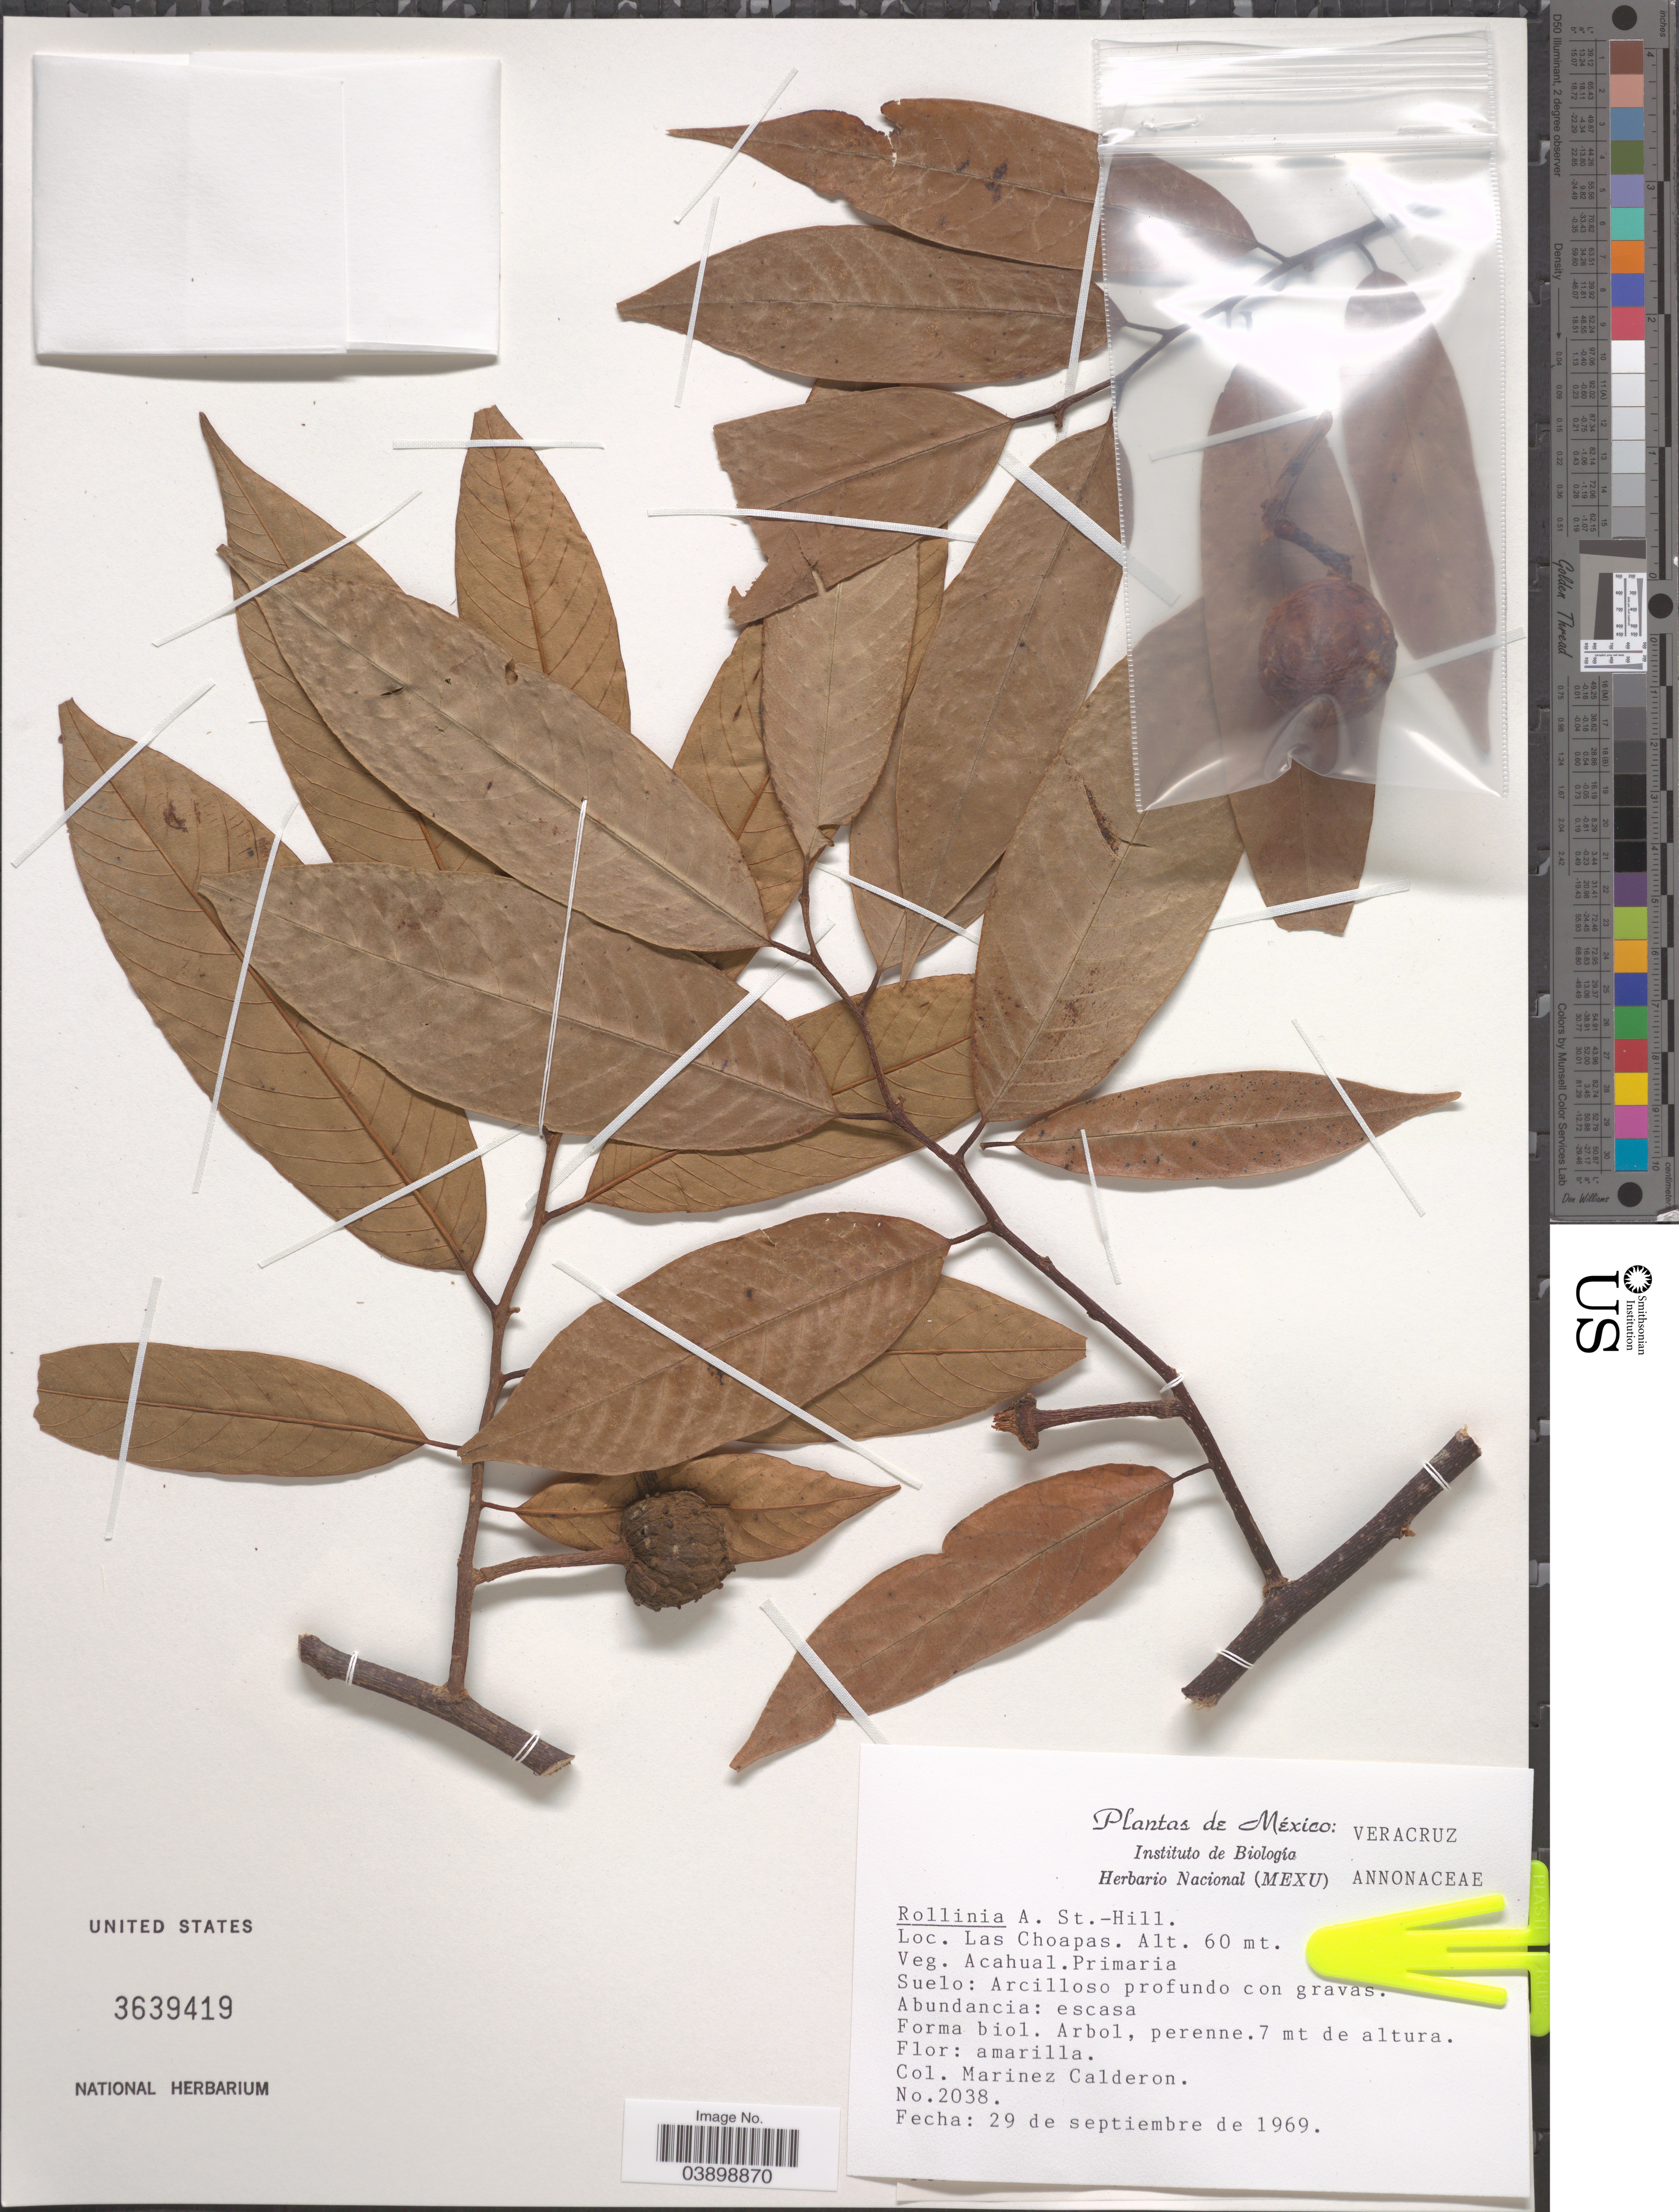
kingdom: Plantae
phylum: Tracheophyta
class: Magnoliopsida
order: Magnoliales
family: Annonaceae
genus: Annona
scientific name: Annona sp.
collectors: M. Calderon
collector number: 2038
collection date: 1969-09-29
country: Mexico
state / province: Veracruz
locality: Veracruz. Las Choapas.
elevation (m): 60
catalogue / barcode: US 3639419